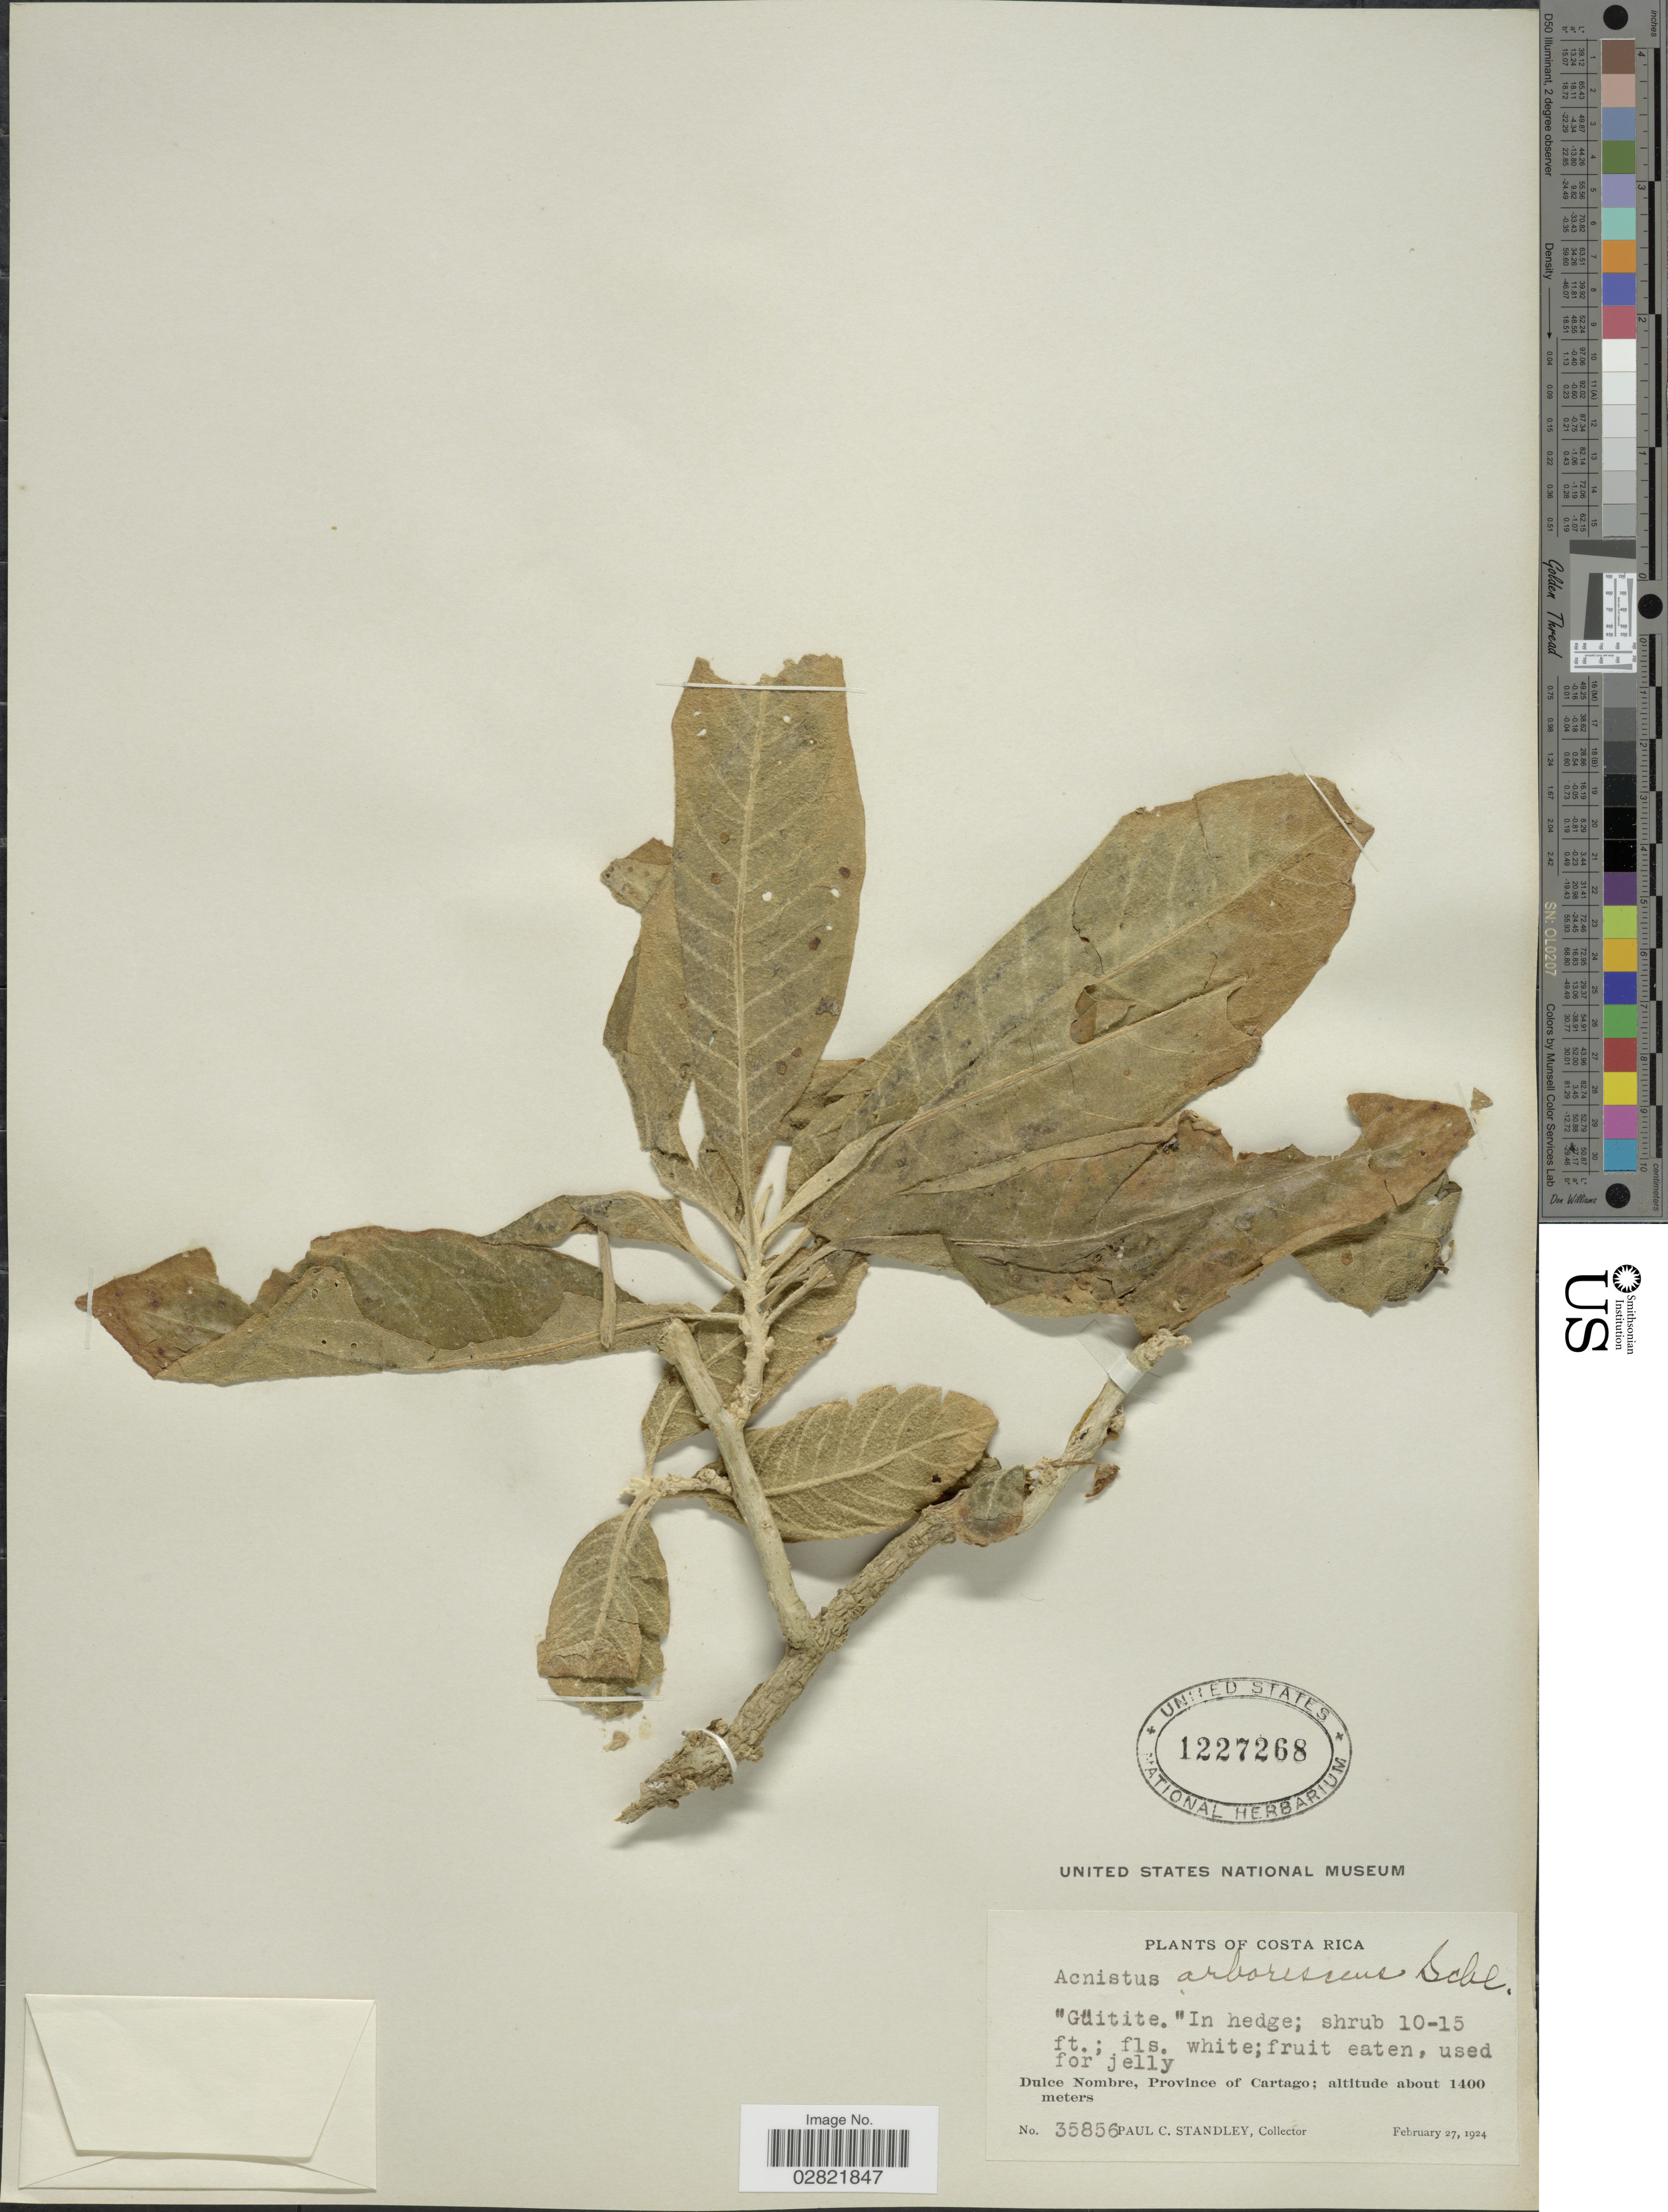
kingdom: Plantae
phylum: Tracheophyta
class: Magnoliopsida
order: Solanales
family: Solanaceae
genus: Acnistus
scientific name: Acnistus arborescens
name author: (L.) Schltdl.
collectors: P. C. Standley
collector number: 35856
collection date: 1924-02-27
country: Costa Rica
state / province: Cartago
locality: Dulce Nombre, Province of Cartago.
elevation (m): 1400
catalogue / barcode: US 1227268